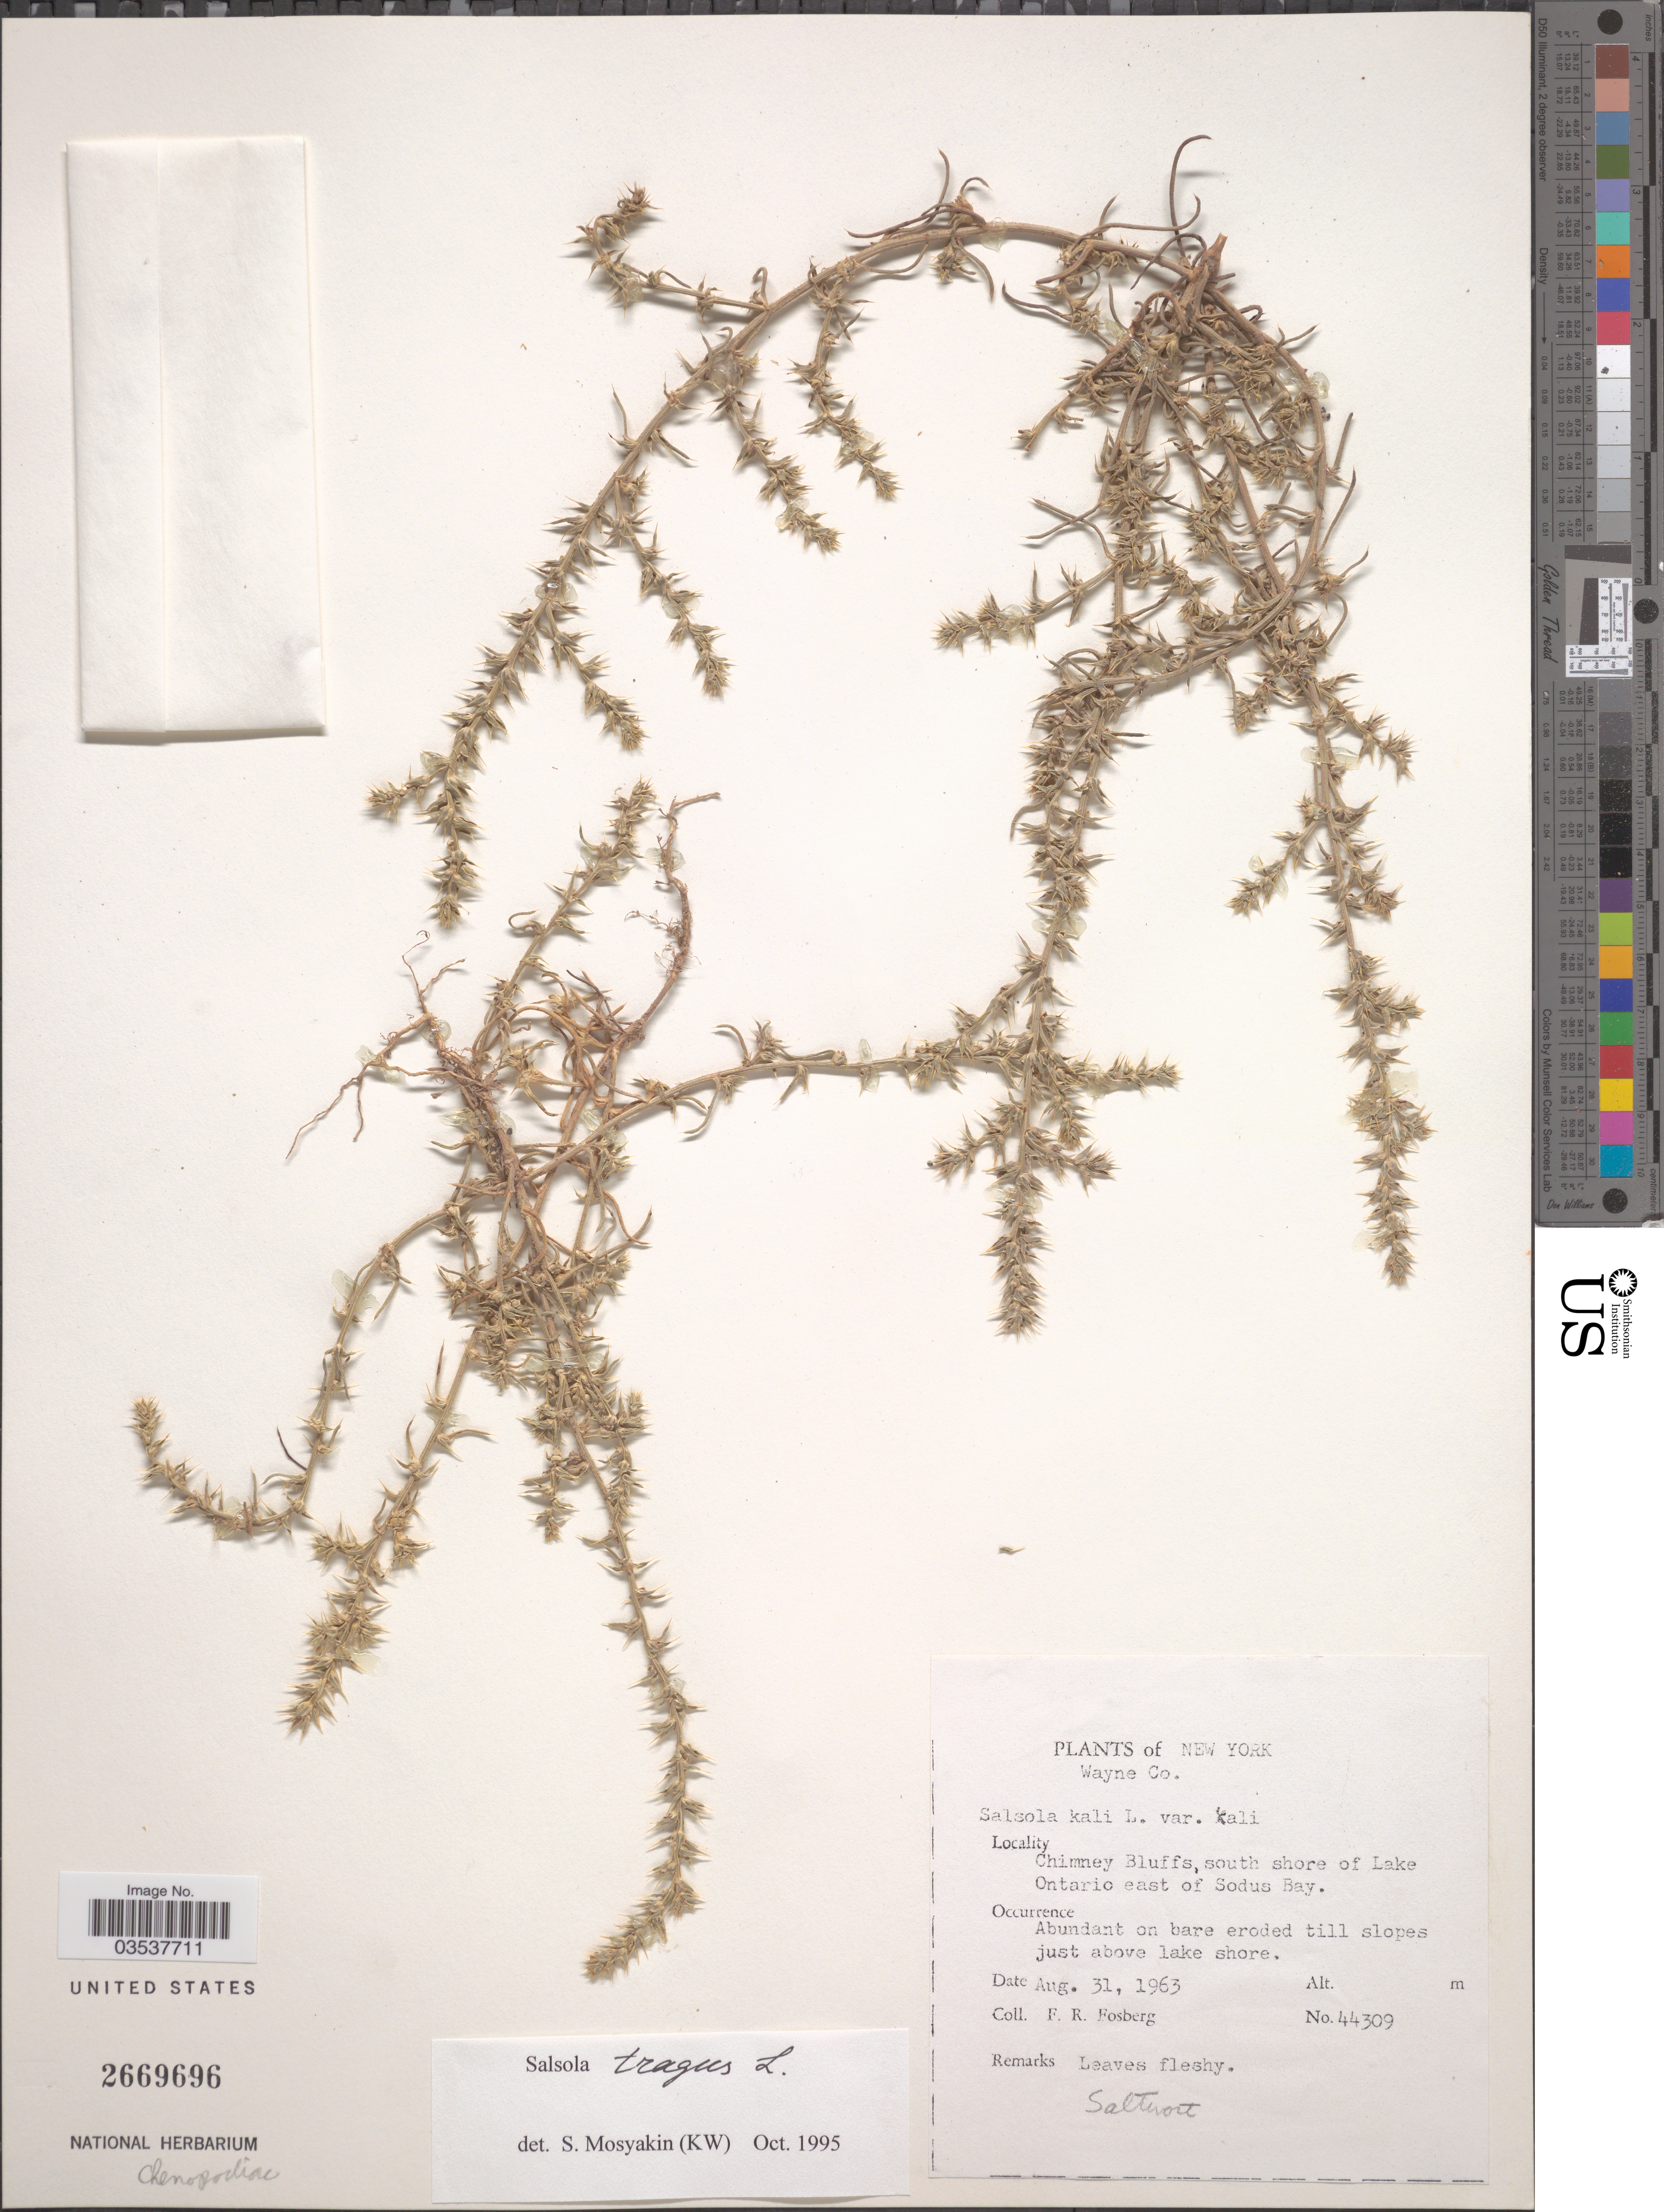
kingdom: Plantae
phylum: Tracheophyta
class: Magnoliopsida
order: Caryophyllales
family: Amaranthaceae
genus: Salsola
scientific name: Salsola kali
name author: L.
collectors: F. R. Fosberg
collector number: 44309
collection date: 1963-08-31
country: United States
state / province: New York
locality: Chimney Bluffs, south shore of Lake Ontario east of Sodus Bay.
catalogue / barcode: US 2669696